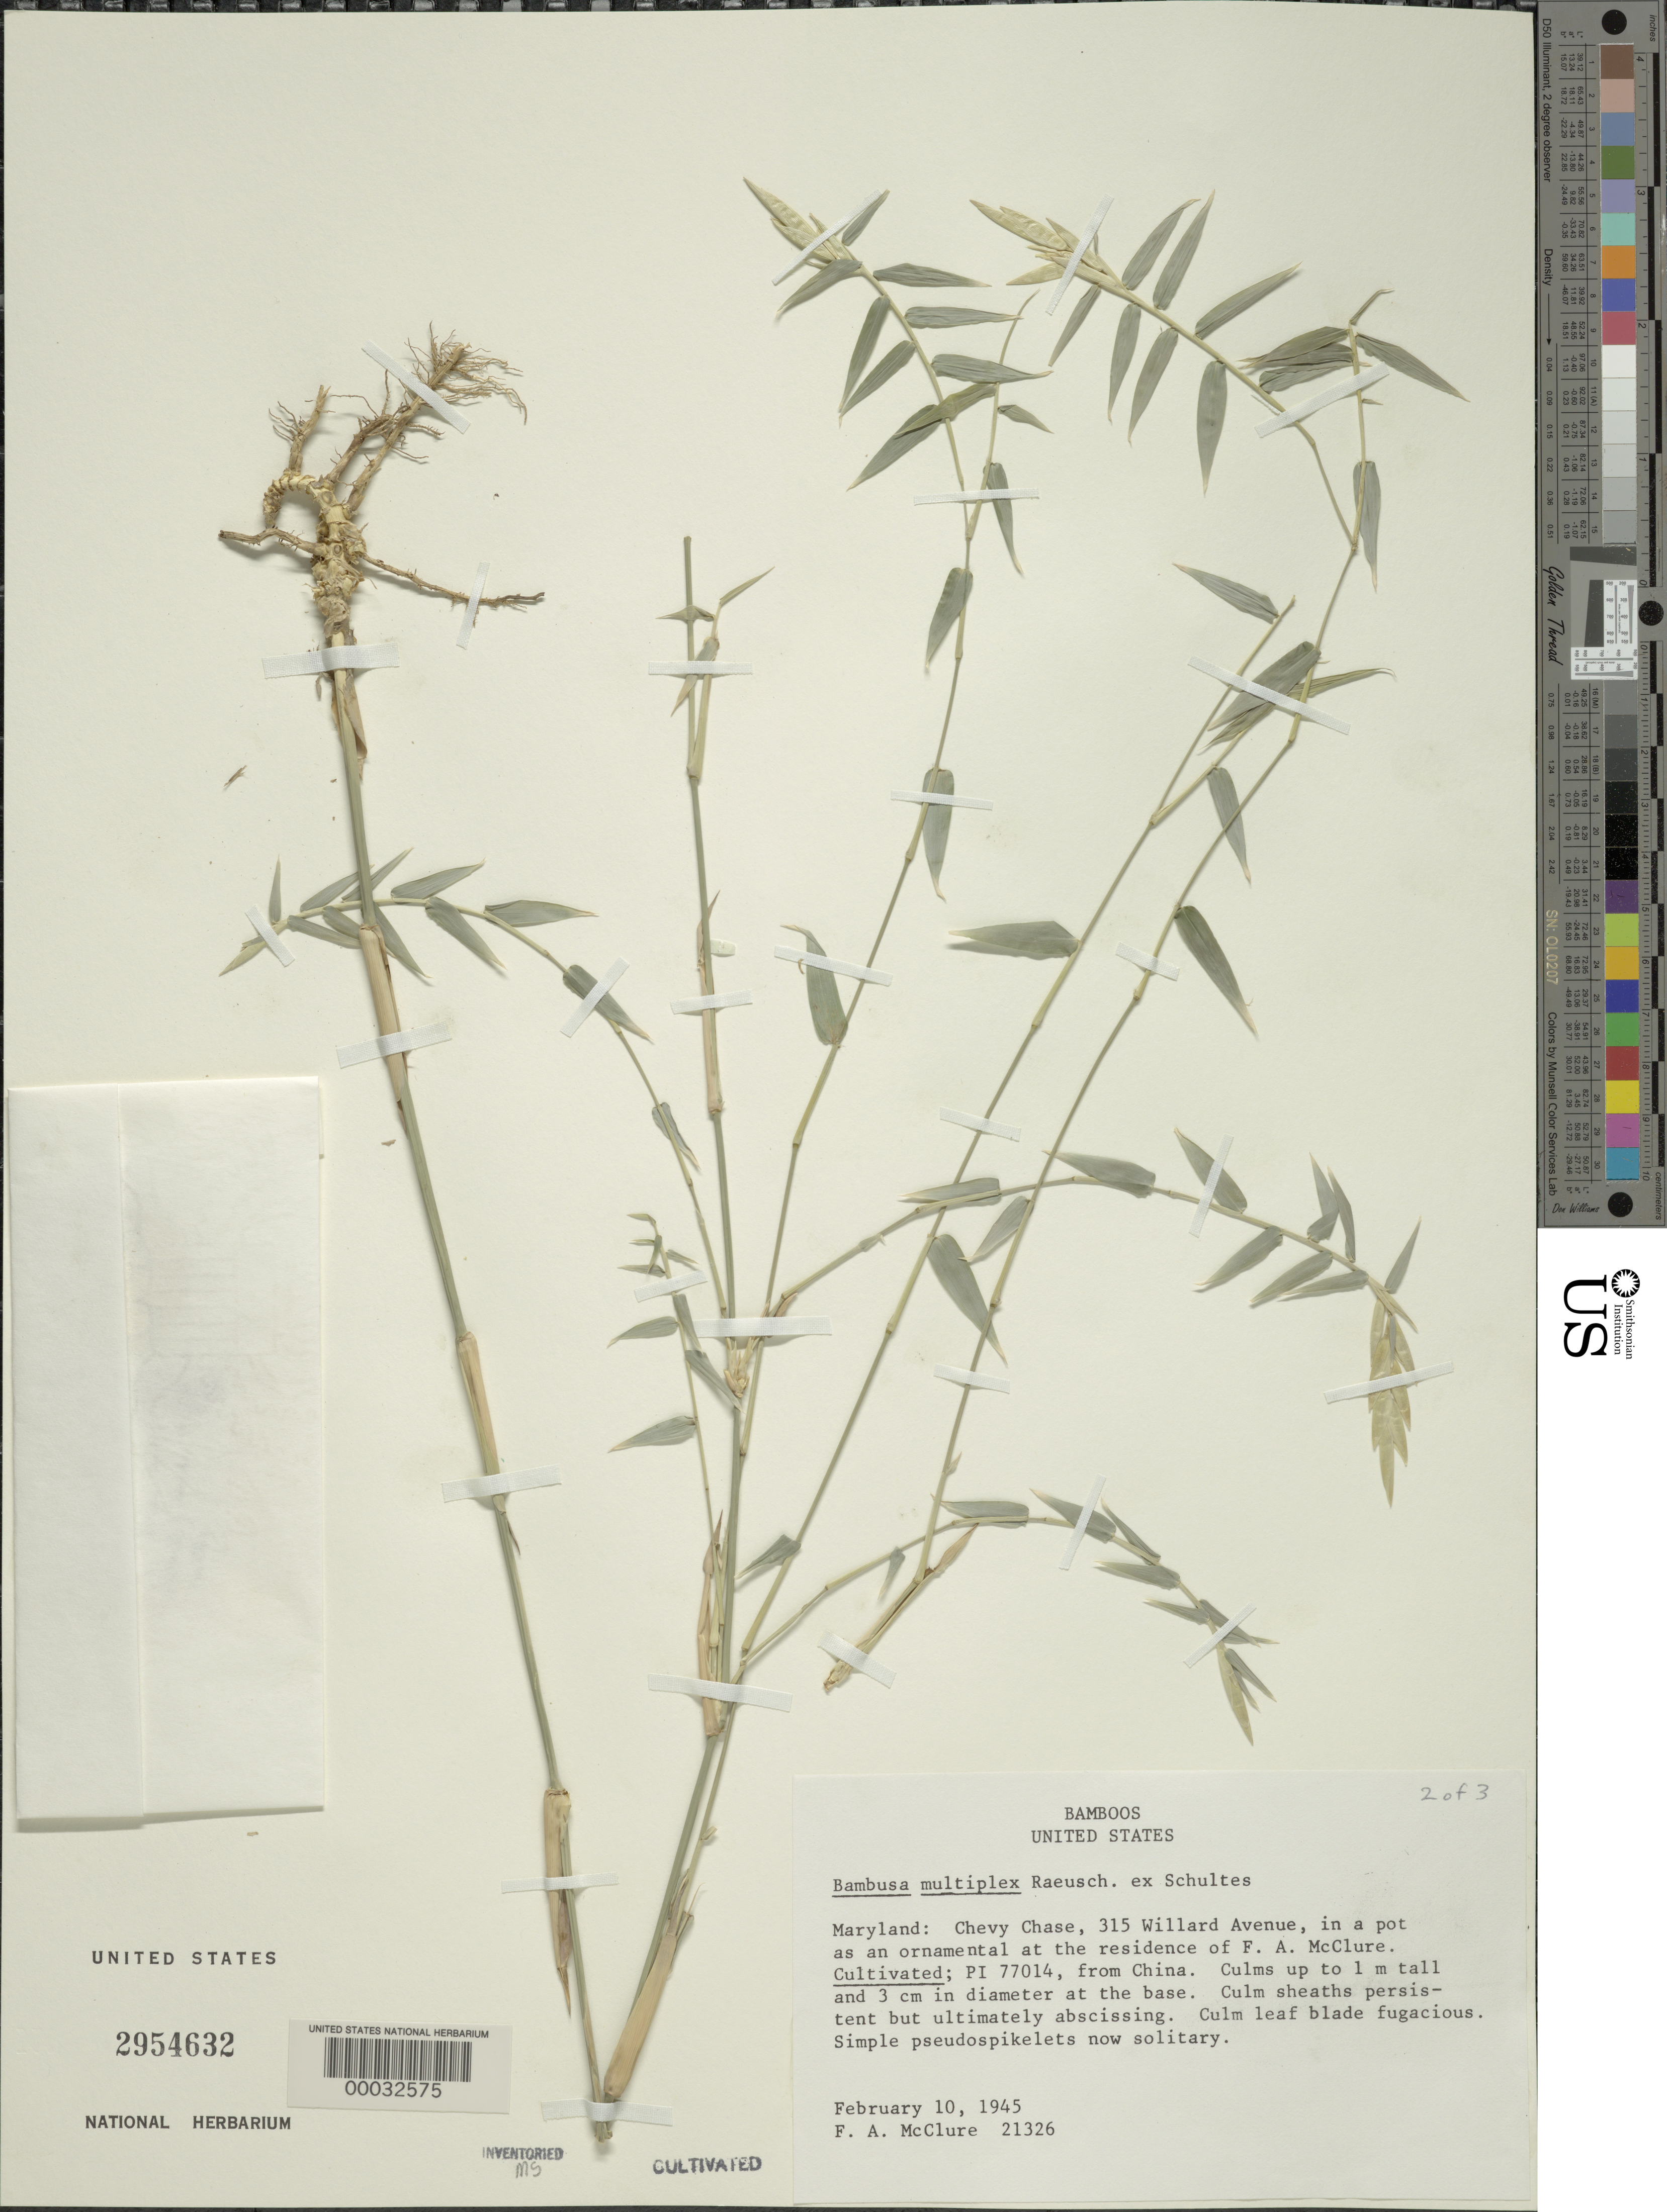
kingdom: Plantae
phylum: Tracheophyta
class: Liliopsida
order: Poales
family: Poaceae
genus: Bambusa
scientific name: Bambusa multiplex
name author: (Lour.) Raeusch. ex Schult. & Schult. f.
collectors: F. A. McClure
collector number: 21326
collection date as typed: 10 Feb 1945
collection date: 1945-02-10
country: United States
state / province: Maryland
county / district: Montgomery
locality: Chevy Chase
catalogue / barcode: US 2954632